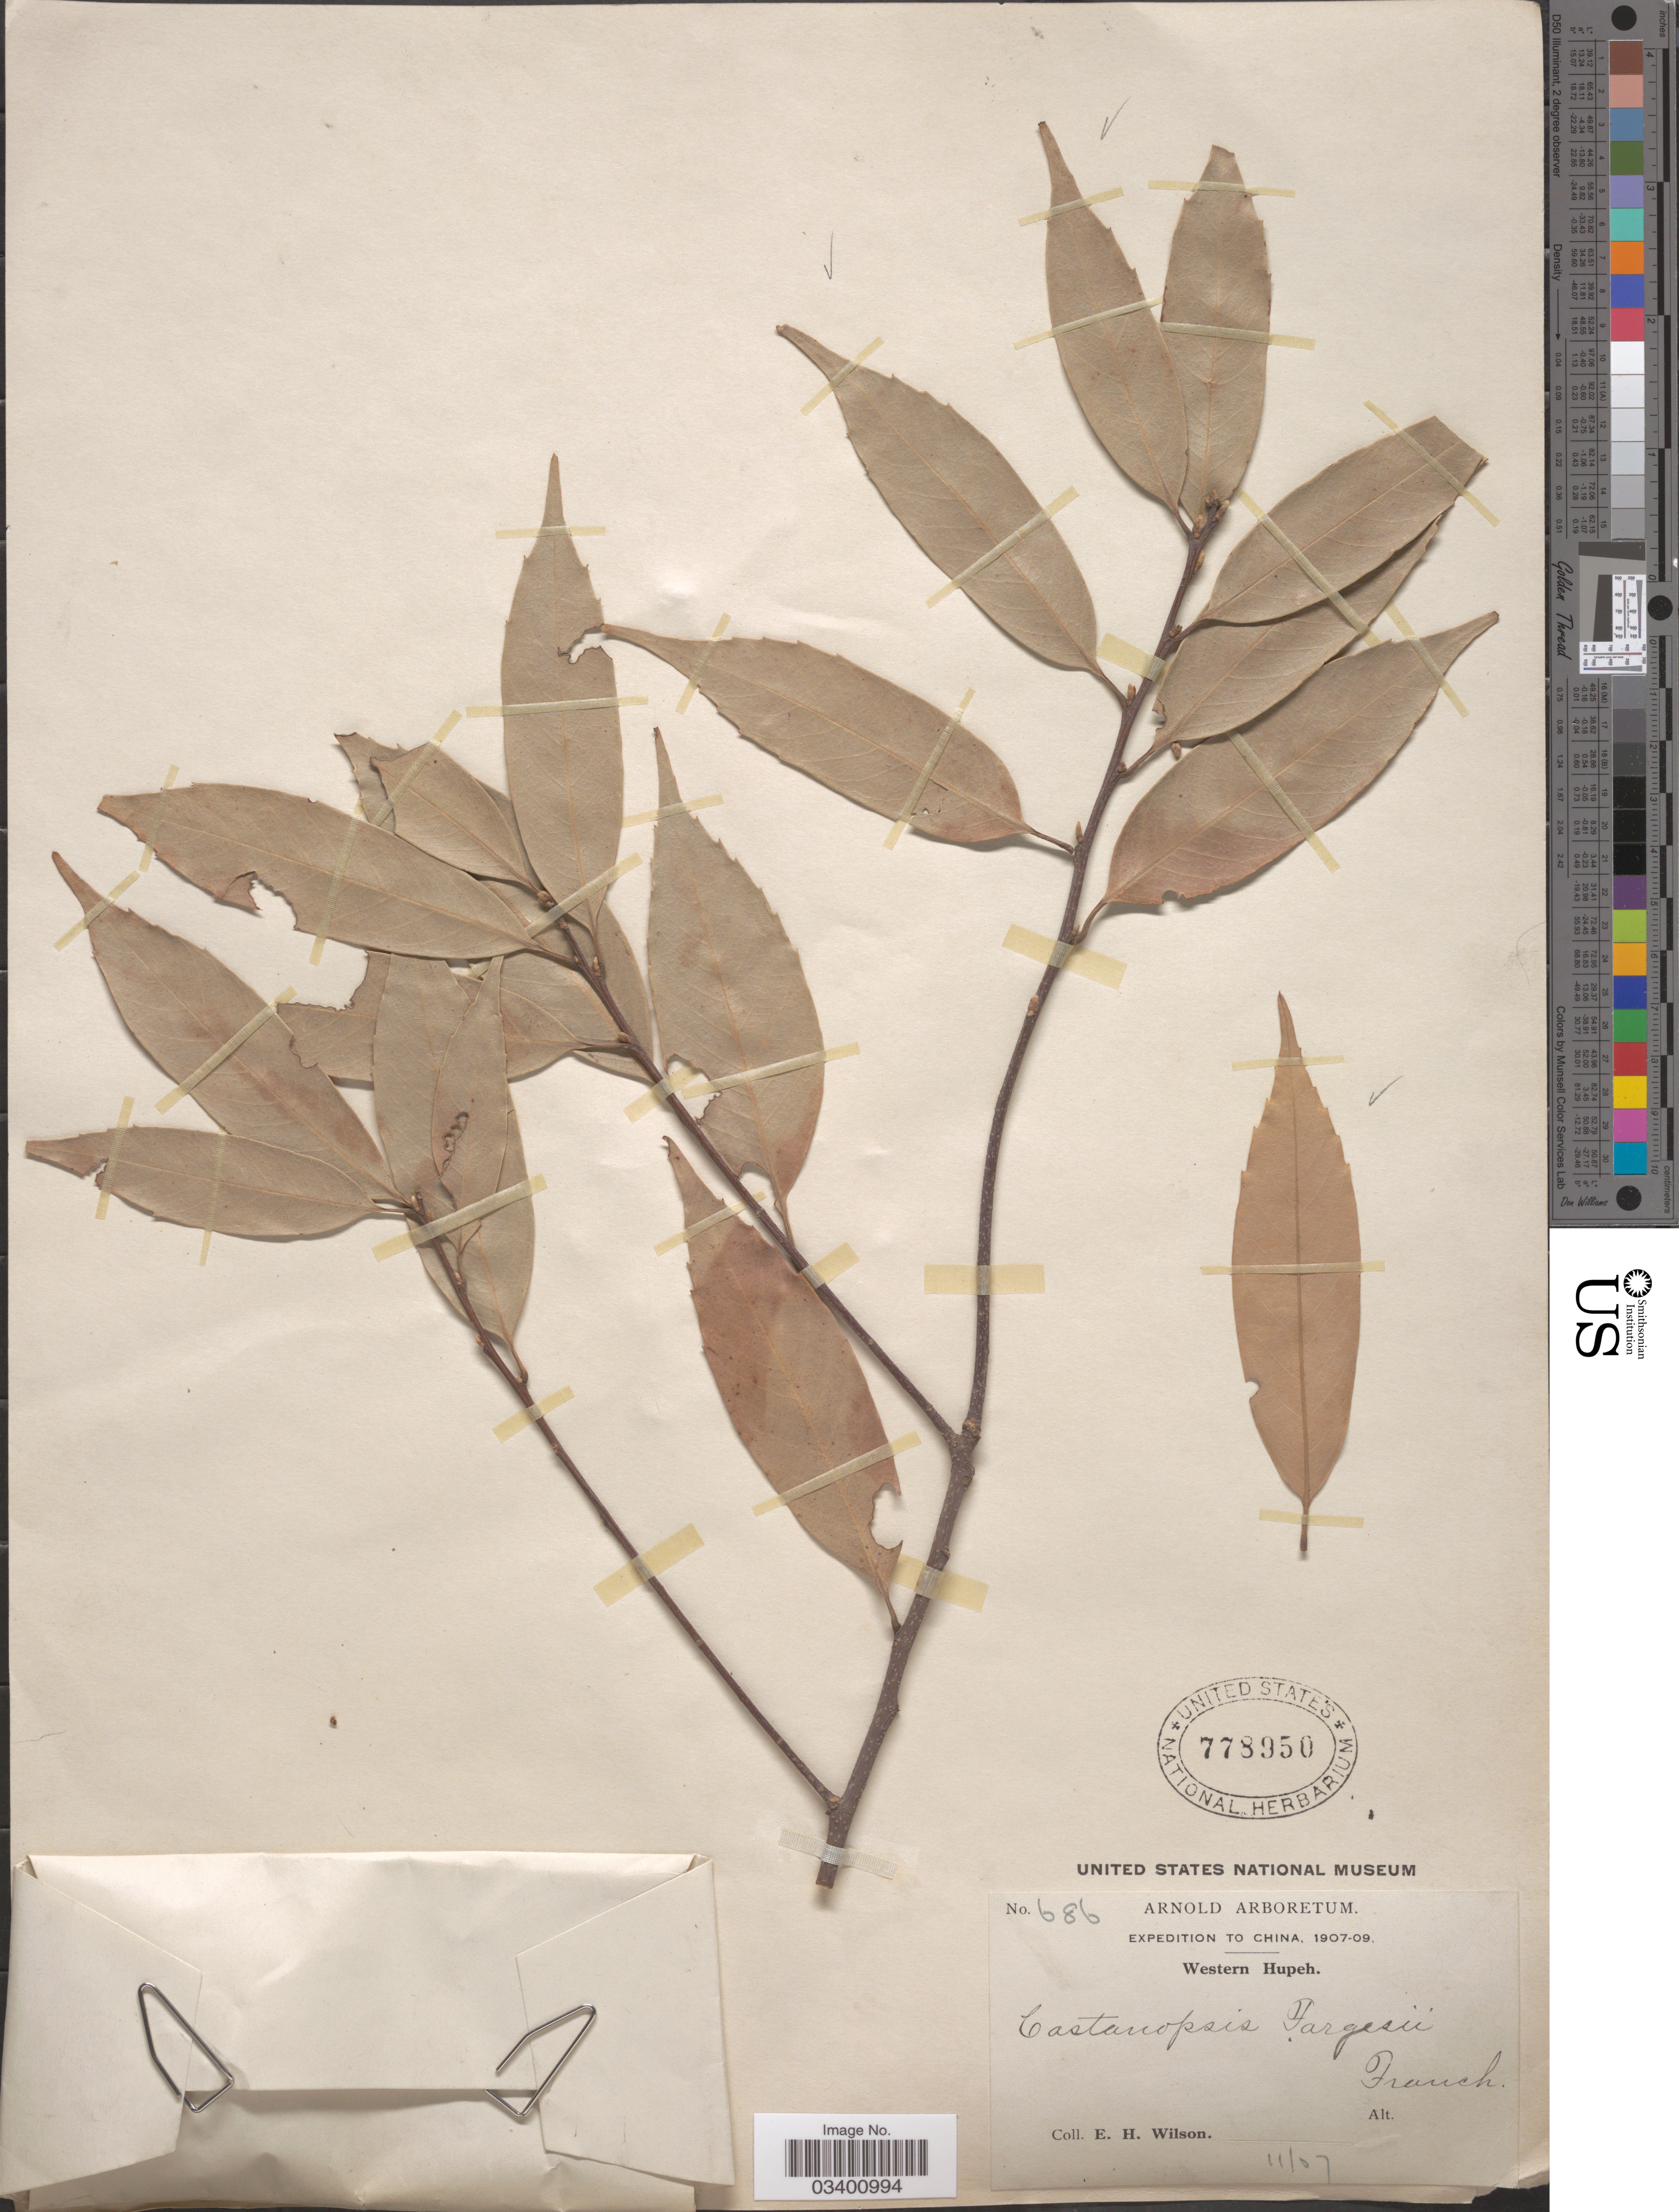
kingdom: Plantae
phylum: Tracheophyta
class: Magnoliopsida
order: Fagales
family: Fagaceae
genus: Castanopsis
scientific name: Castanopsis fargesii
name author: Franch.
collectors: E. Wilson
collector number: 686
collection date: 1907-11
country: China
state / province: Hubei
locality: Western Hupeh.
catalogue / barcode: US 778950